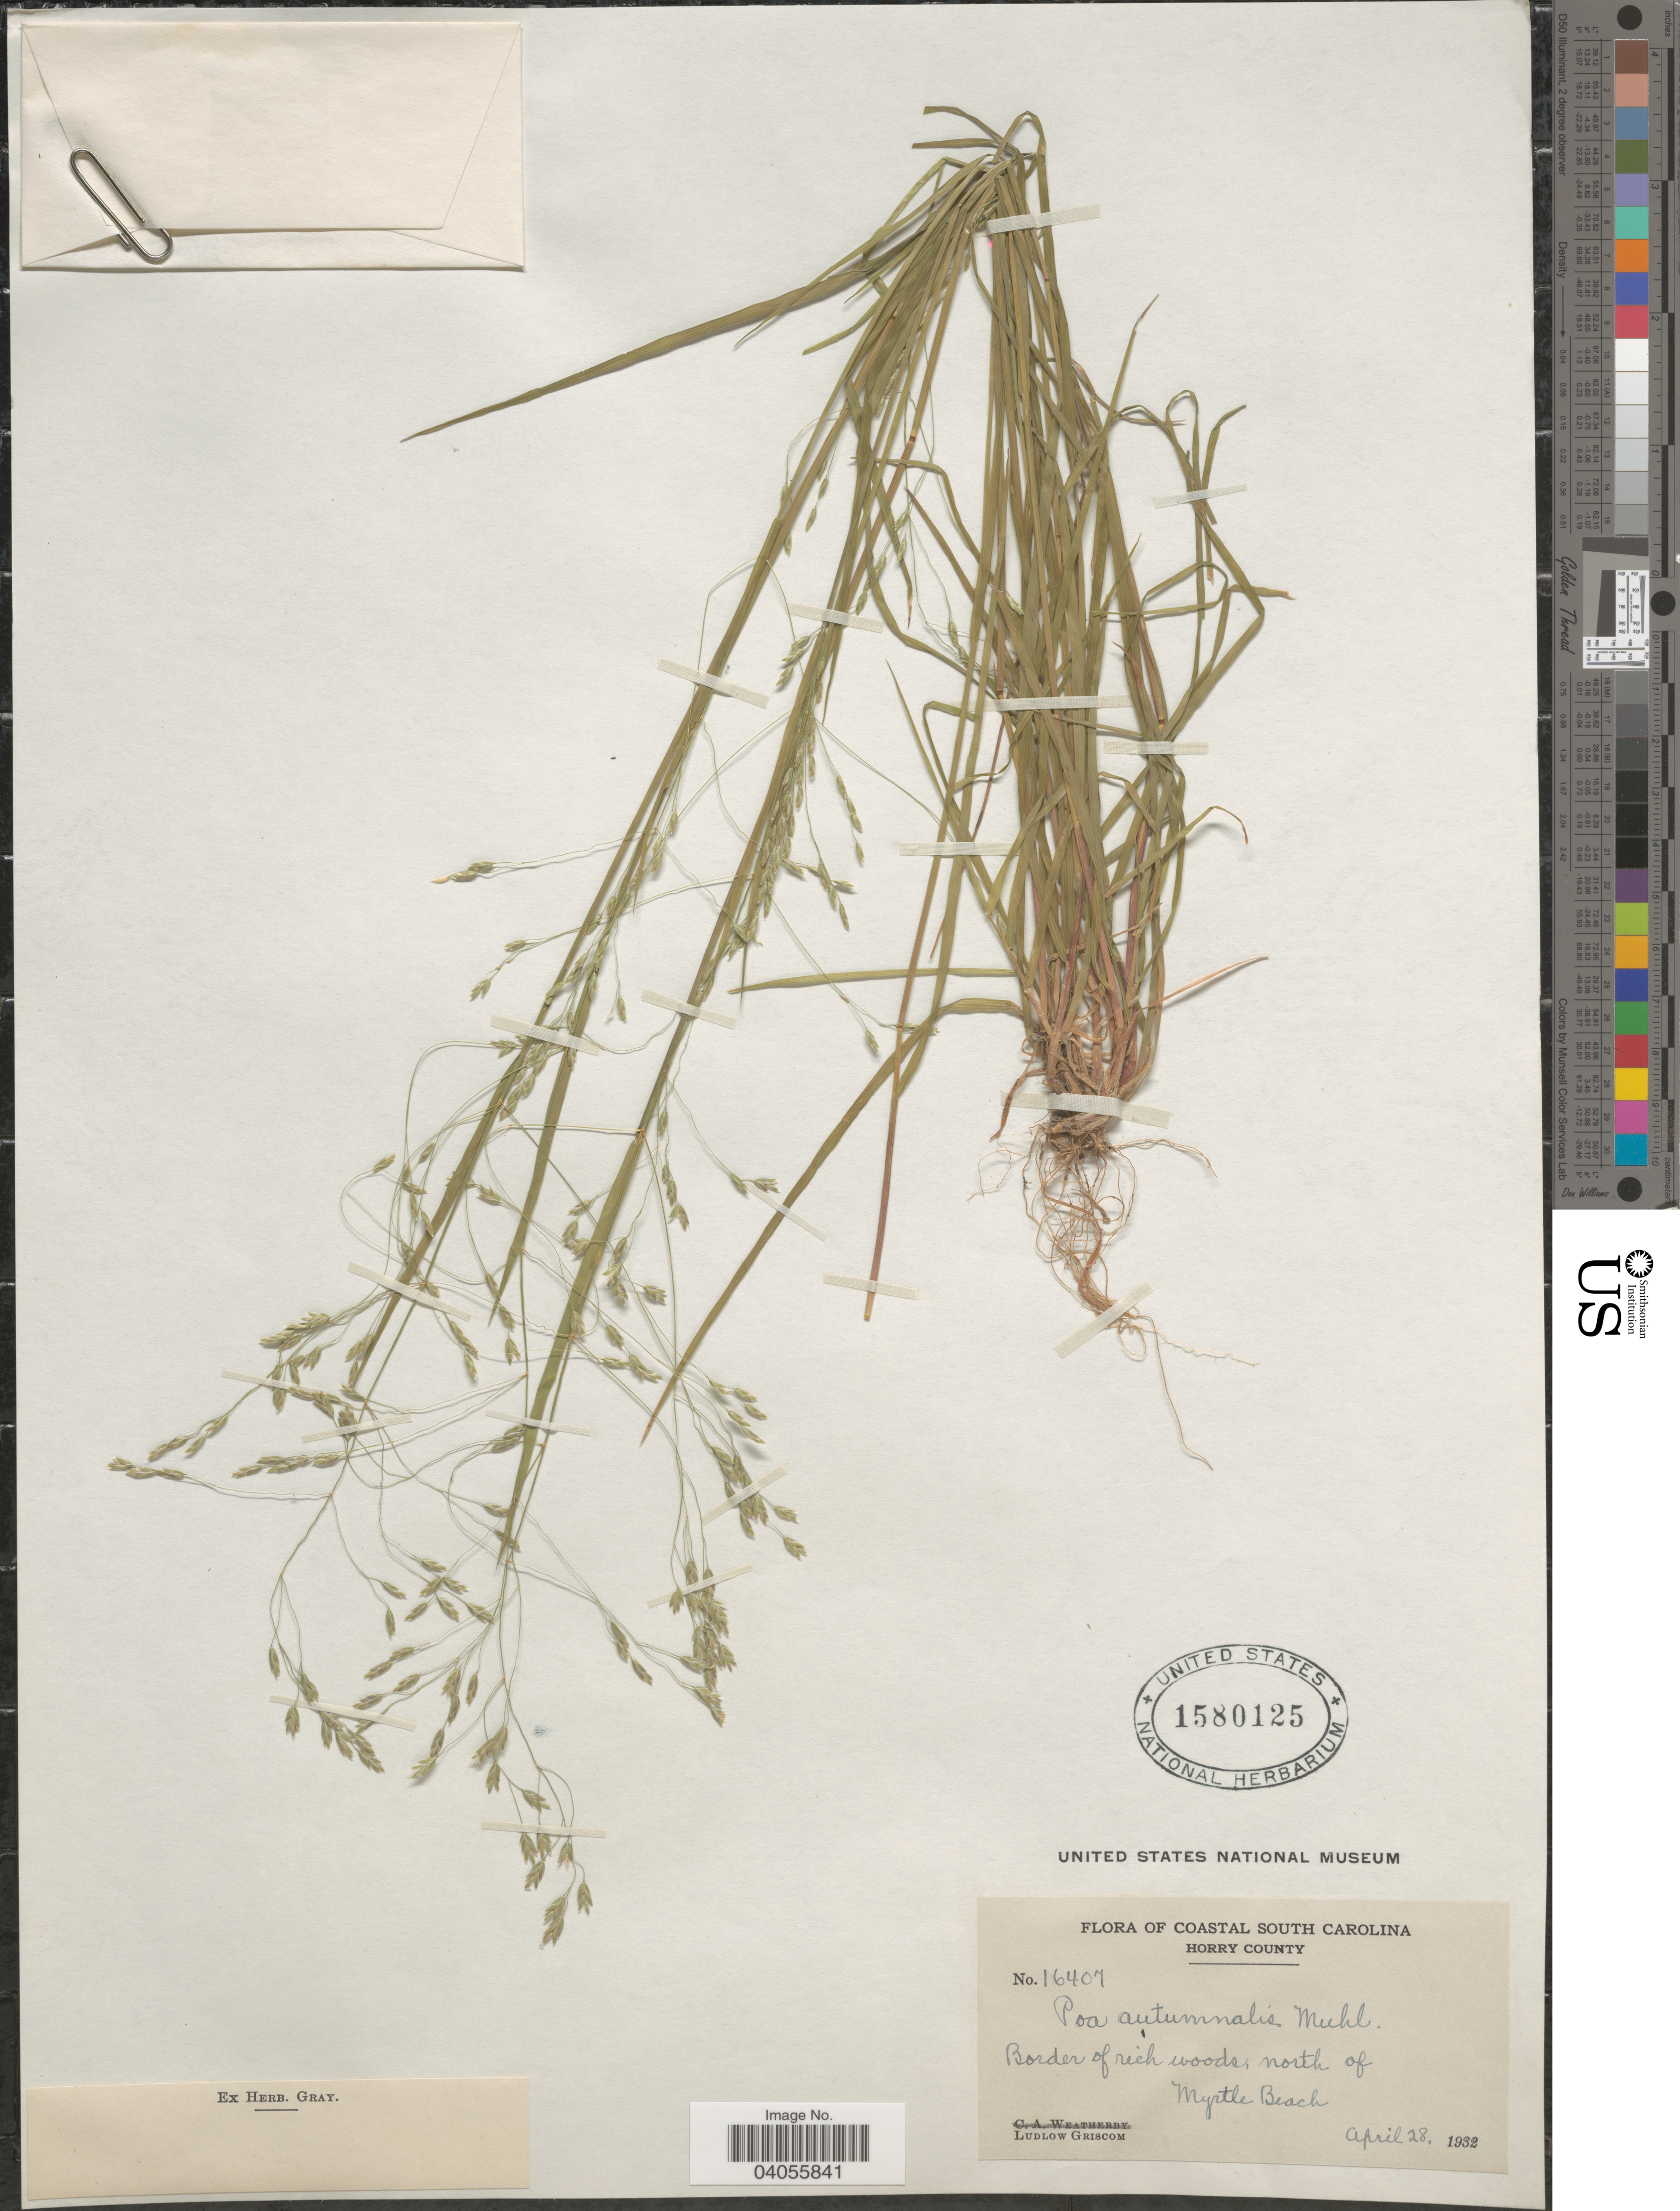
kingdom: Plantae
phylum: Tracheophyta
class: Liliopsida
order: Poales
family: Poaceae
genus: Poa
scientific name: Poa autumnalis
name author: Muhl. ex Elliott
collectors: L. Griscom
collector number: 16407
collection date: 1932-04-28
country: United States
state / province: South Carolina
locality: Coastal South Carolina. Horry County. Border of rich woods, north of Myrtle Beach.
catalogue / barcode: US 1580125